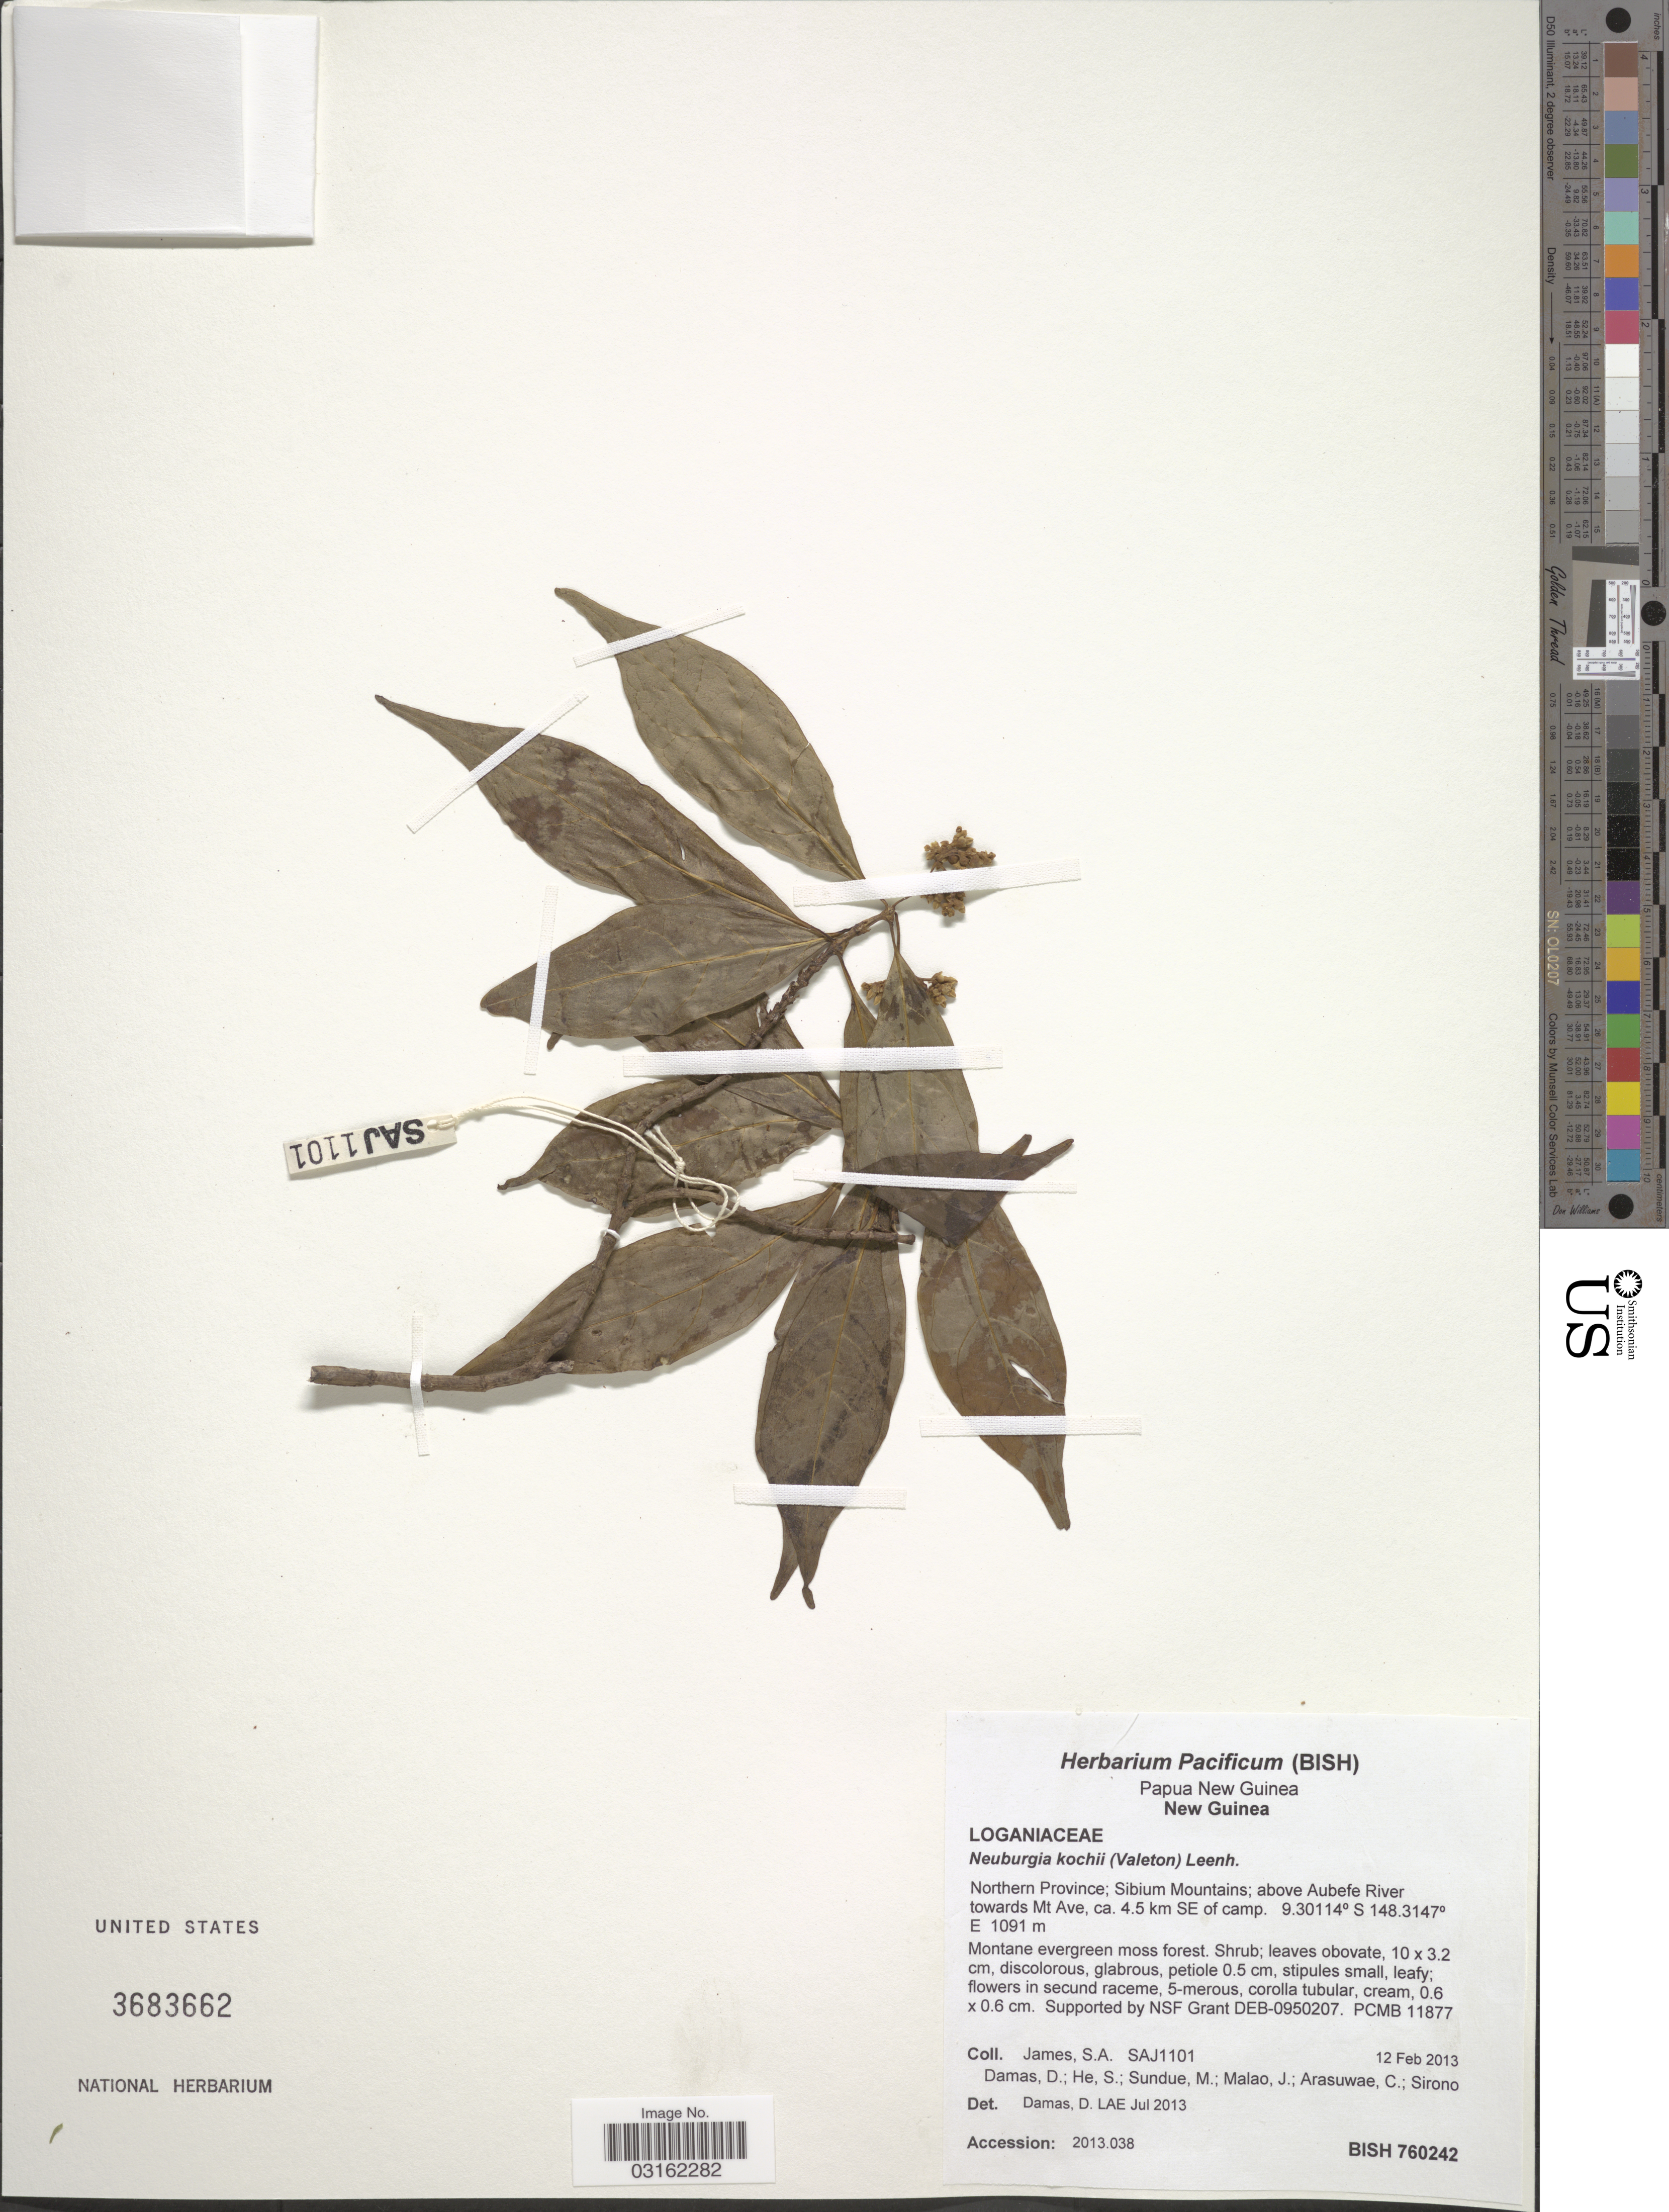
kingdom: Plantae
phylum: Tracheophyta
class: Magnoliopsida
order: Gentianales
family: Loganiaceae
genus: Neuburgia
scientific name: Neuburgia kochii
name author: (Valeton) Leenh.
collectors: S. James, D. Damas, S. He, M. Sundue & et al.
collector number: SAJ1101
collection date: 2013-02-12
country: Papua New Guinea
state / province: Northern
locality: New Guinea, Sibium Mountains; above Aubefe River towards Mt Ave, ca. 4.5 km SE of camp.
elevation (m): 1091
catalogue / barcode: US 3683662